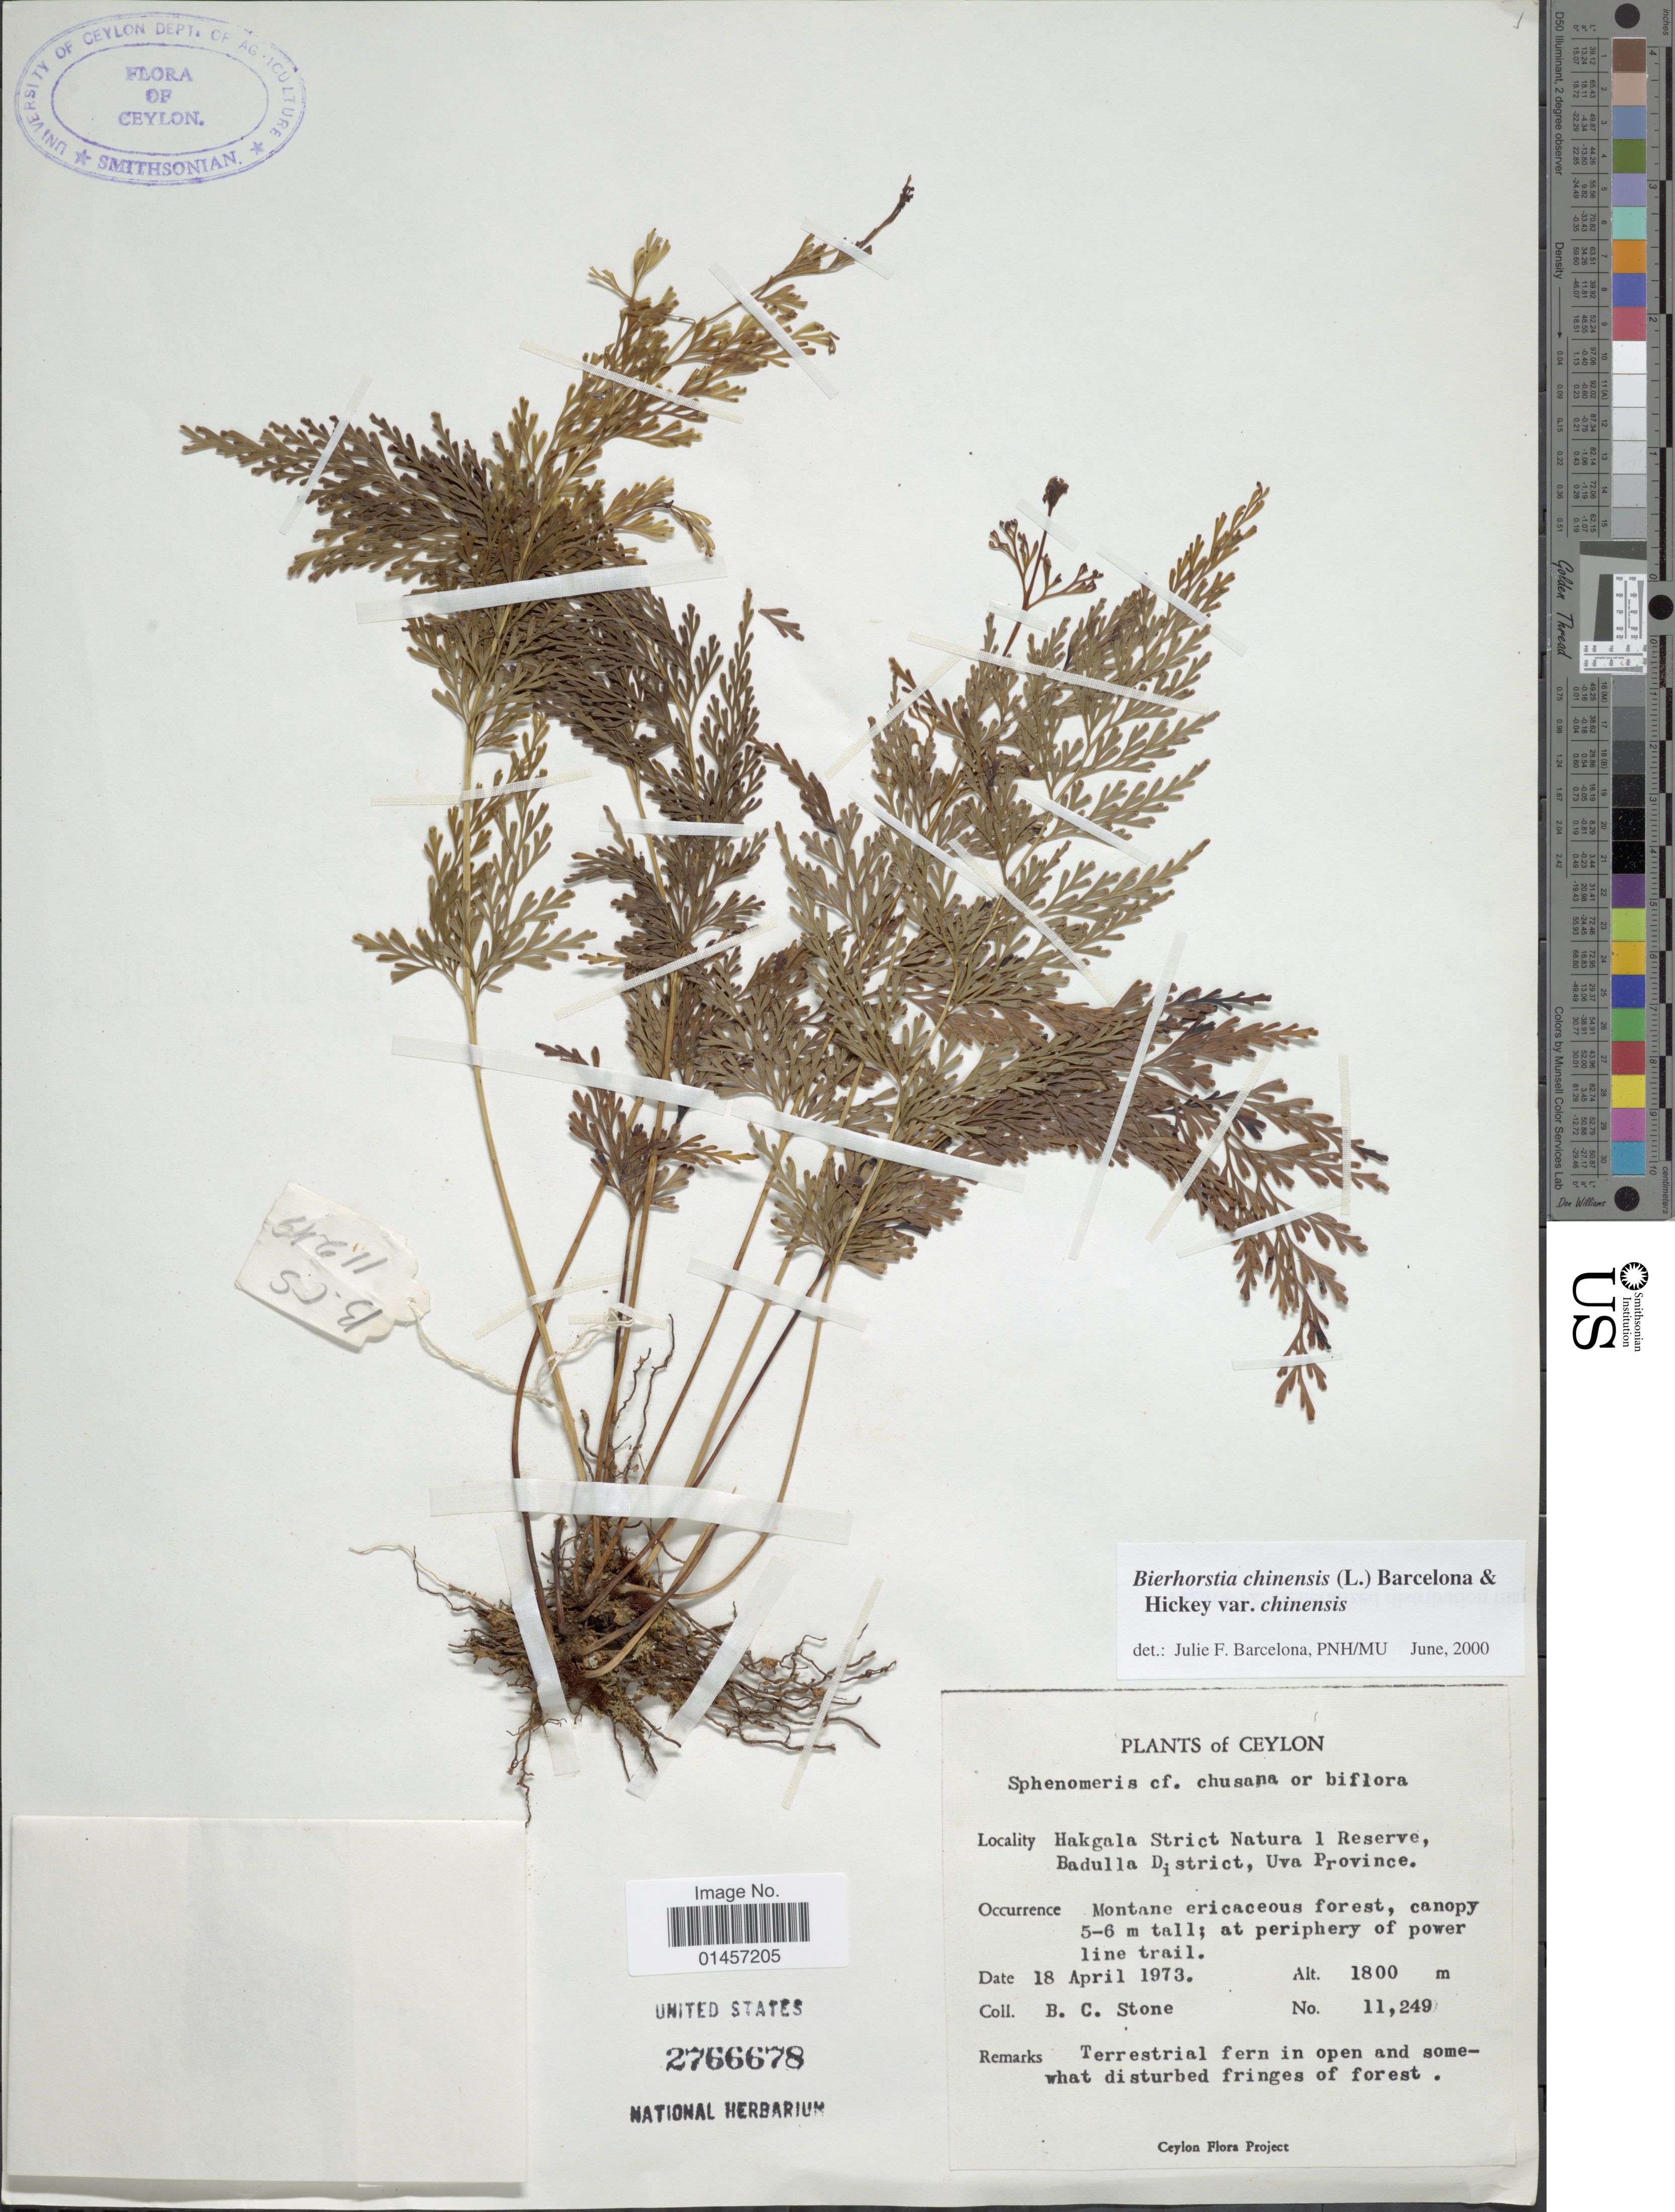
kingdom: Plantae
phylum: Tracheophyta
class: Polypodiopsida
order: Polypodiales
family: Lindsaeaceae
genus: Sphenomeris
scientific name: Sphenomeris chinensis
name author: (L.) Maxon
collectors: B. C. Stone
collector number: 11249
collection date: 1973-04-18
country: Sri Lanka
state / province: Uva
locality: Hakgala Strict Natura 1reserve, Badulla District, Uva Province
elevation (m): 1800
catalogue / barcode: US 2766678